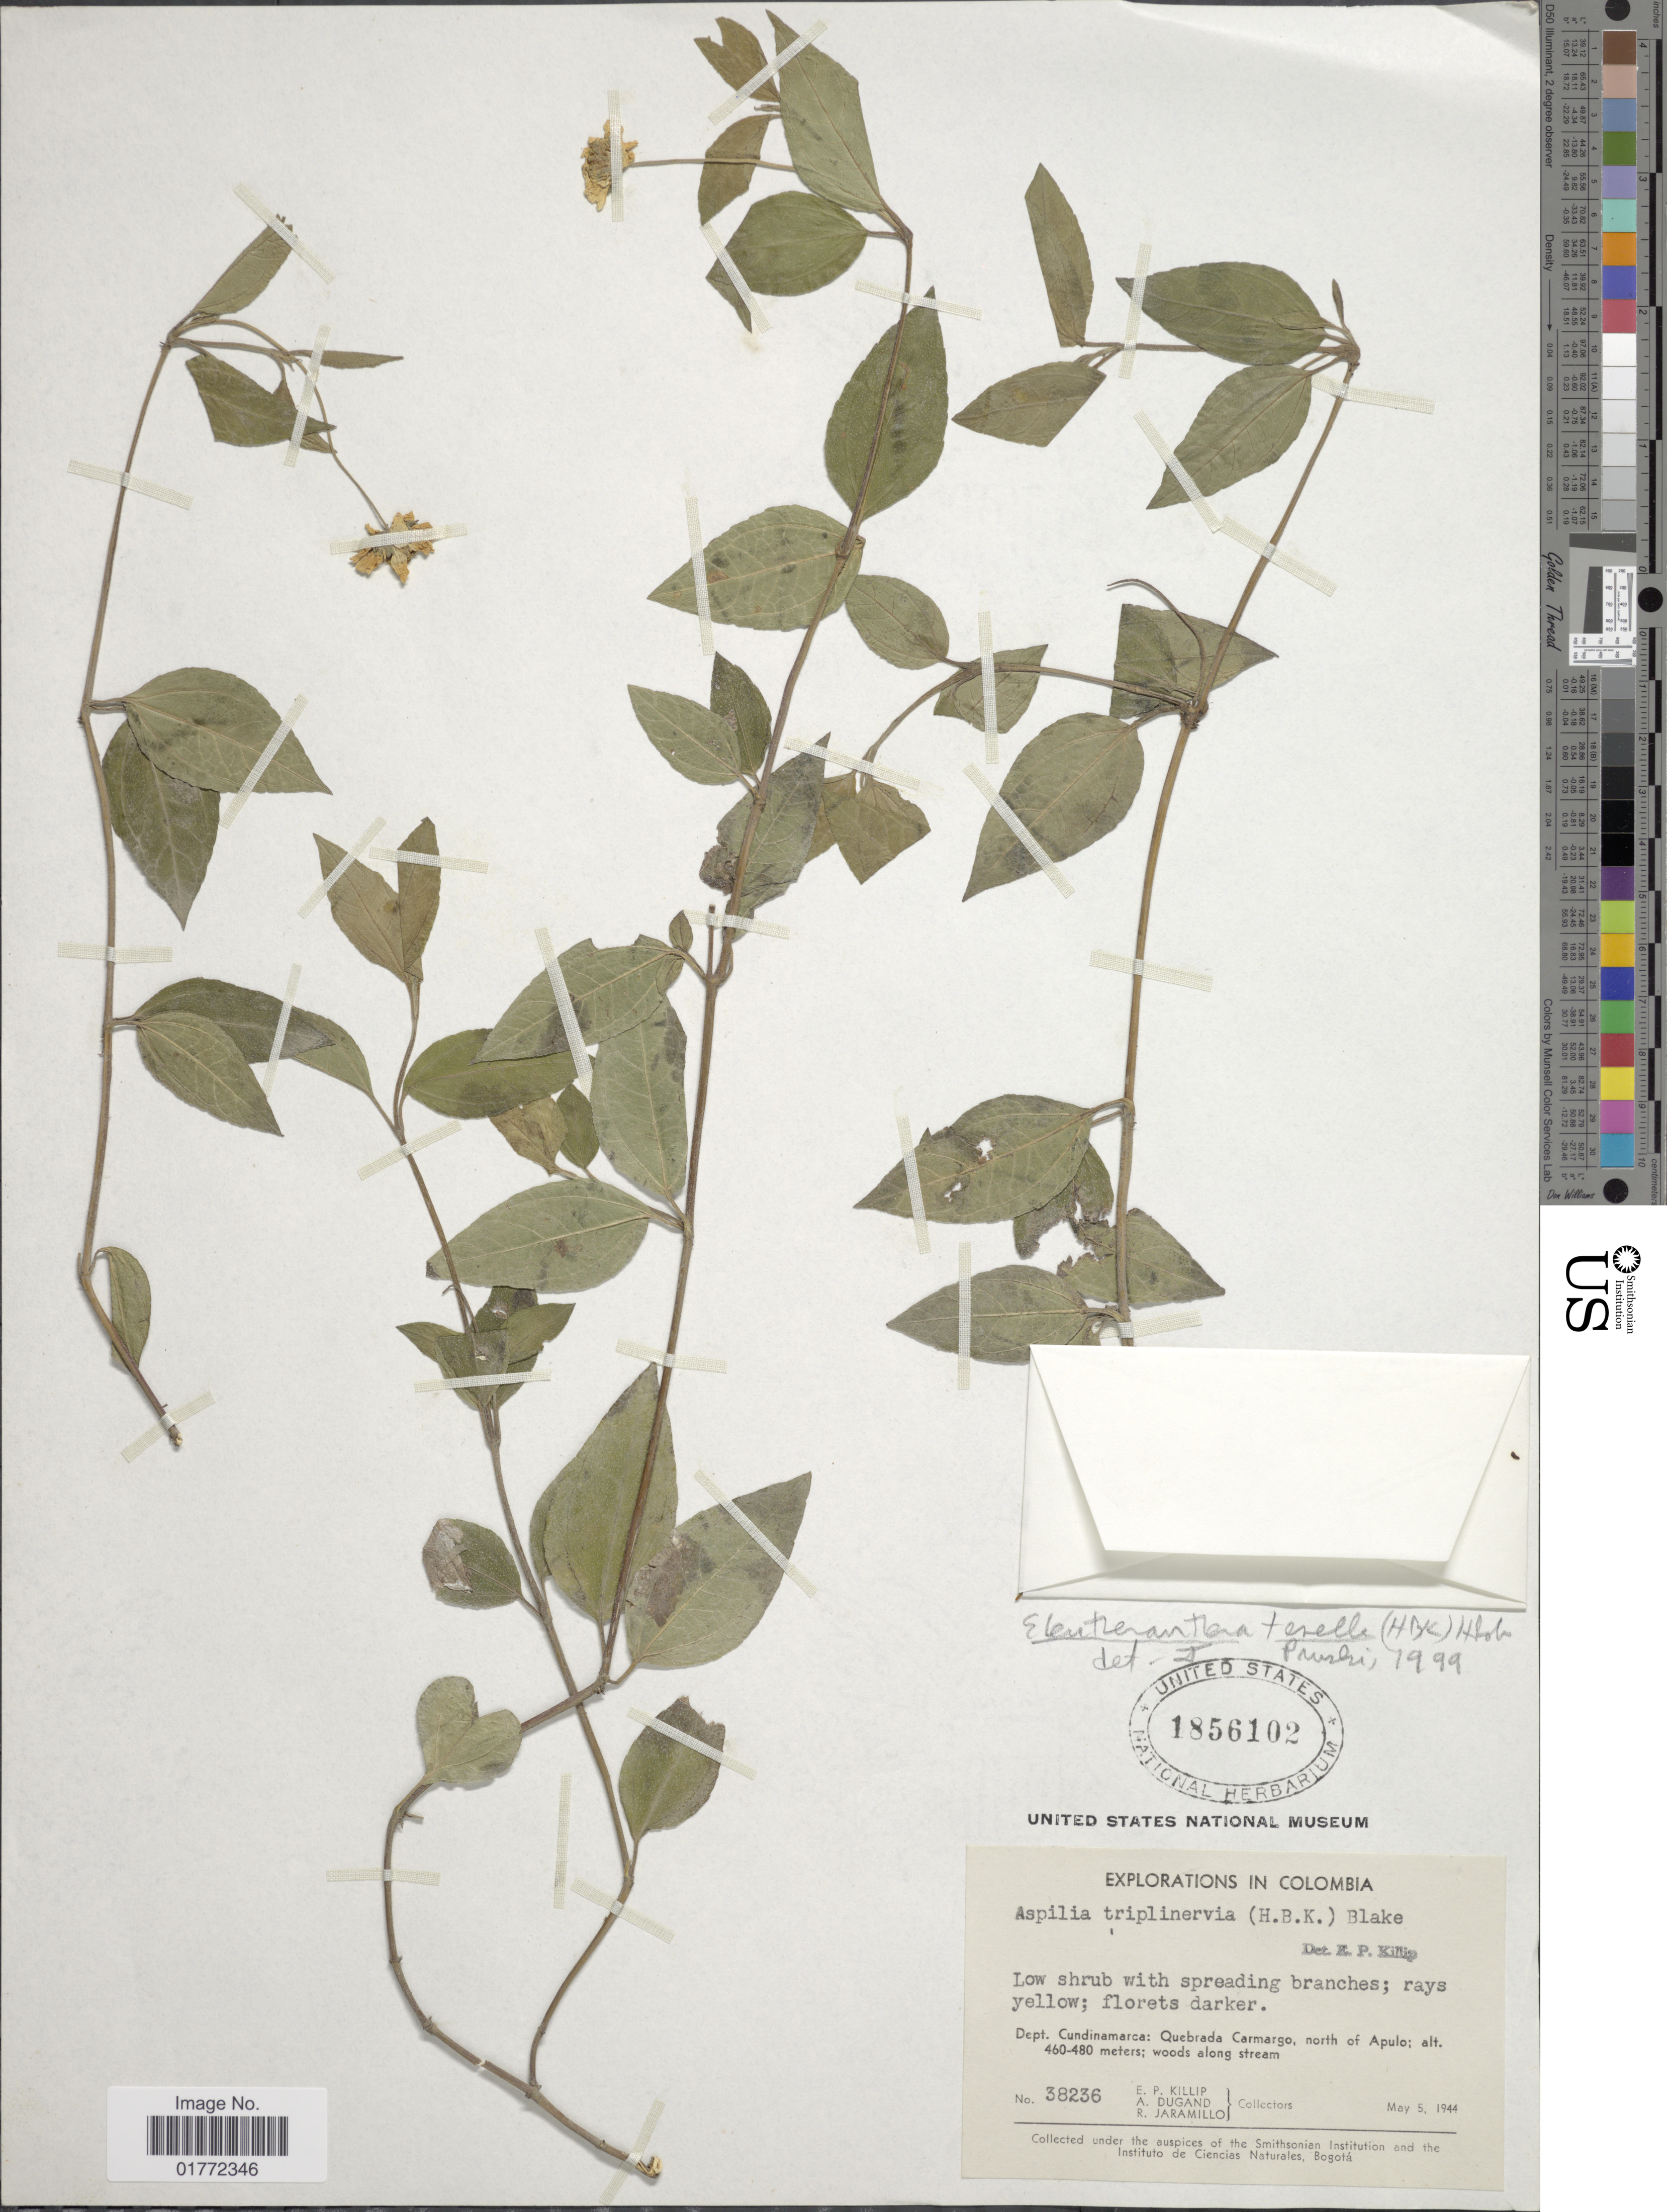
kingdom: Plantae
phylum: Tracheophyta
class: Magnoliopsida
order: Asterales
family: Asteraceae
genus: Eleutheranthera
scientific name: Eleutheranthera tenella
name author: (Kunth) H. Rob.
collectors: E. P. Killip, A. Dugand & R. Jaramillo M.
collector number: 38236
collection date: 1944-05-05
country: Colombia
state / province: Cundinamarca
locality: Quebrada Carmargo, north of Apulo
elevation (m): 460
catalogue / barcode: US 1856102